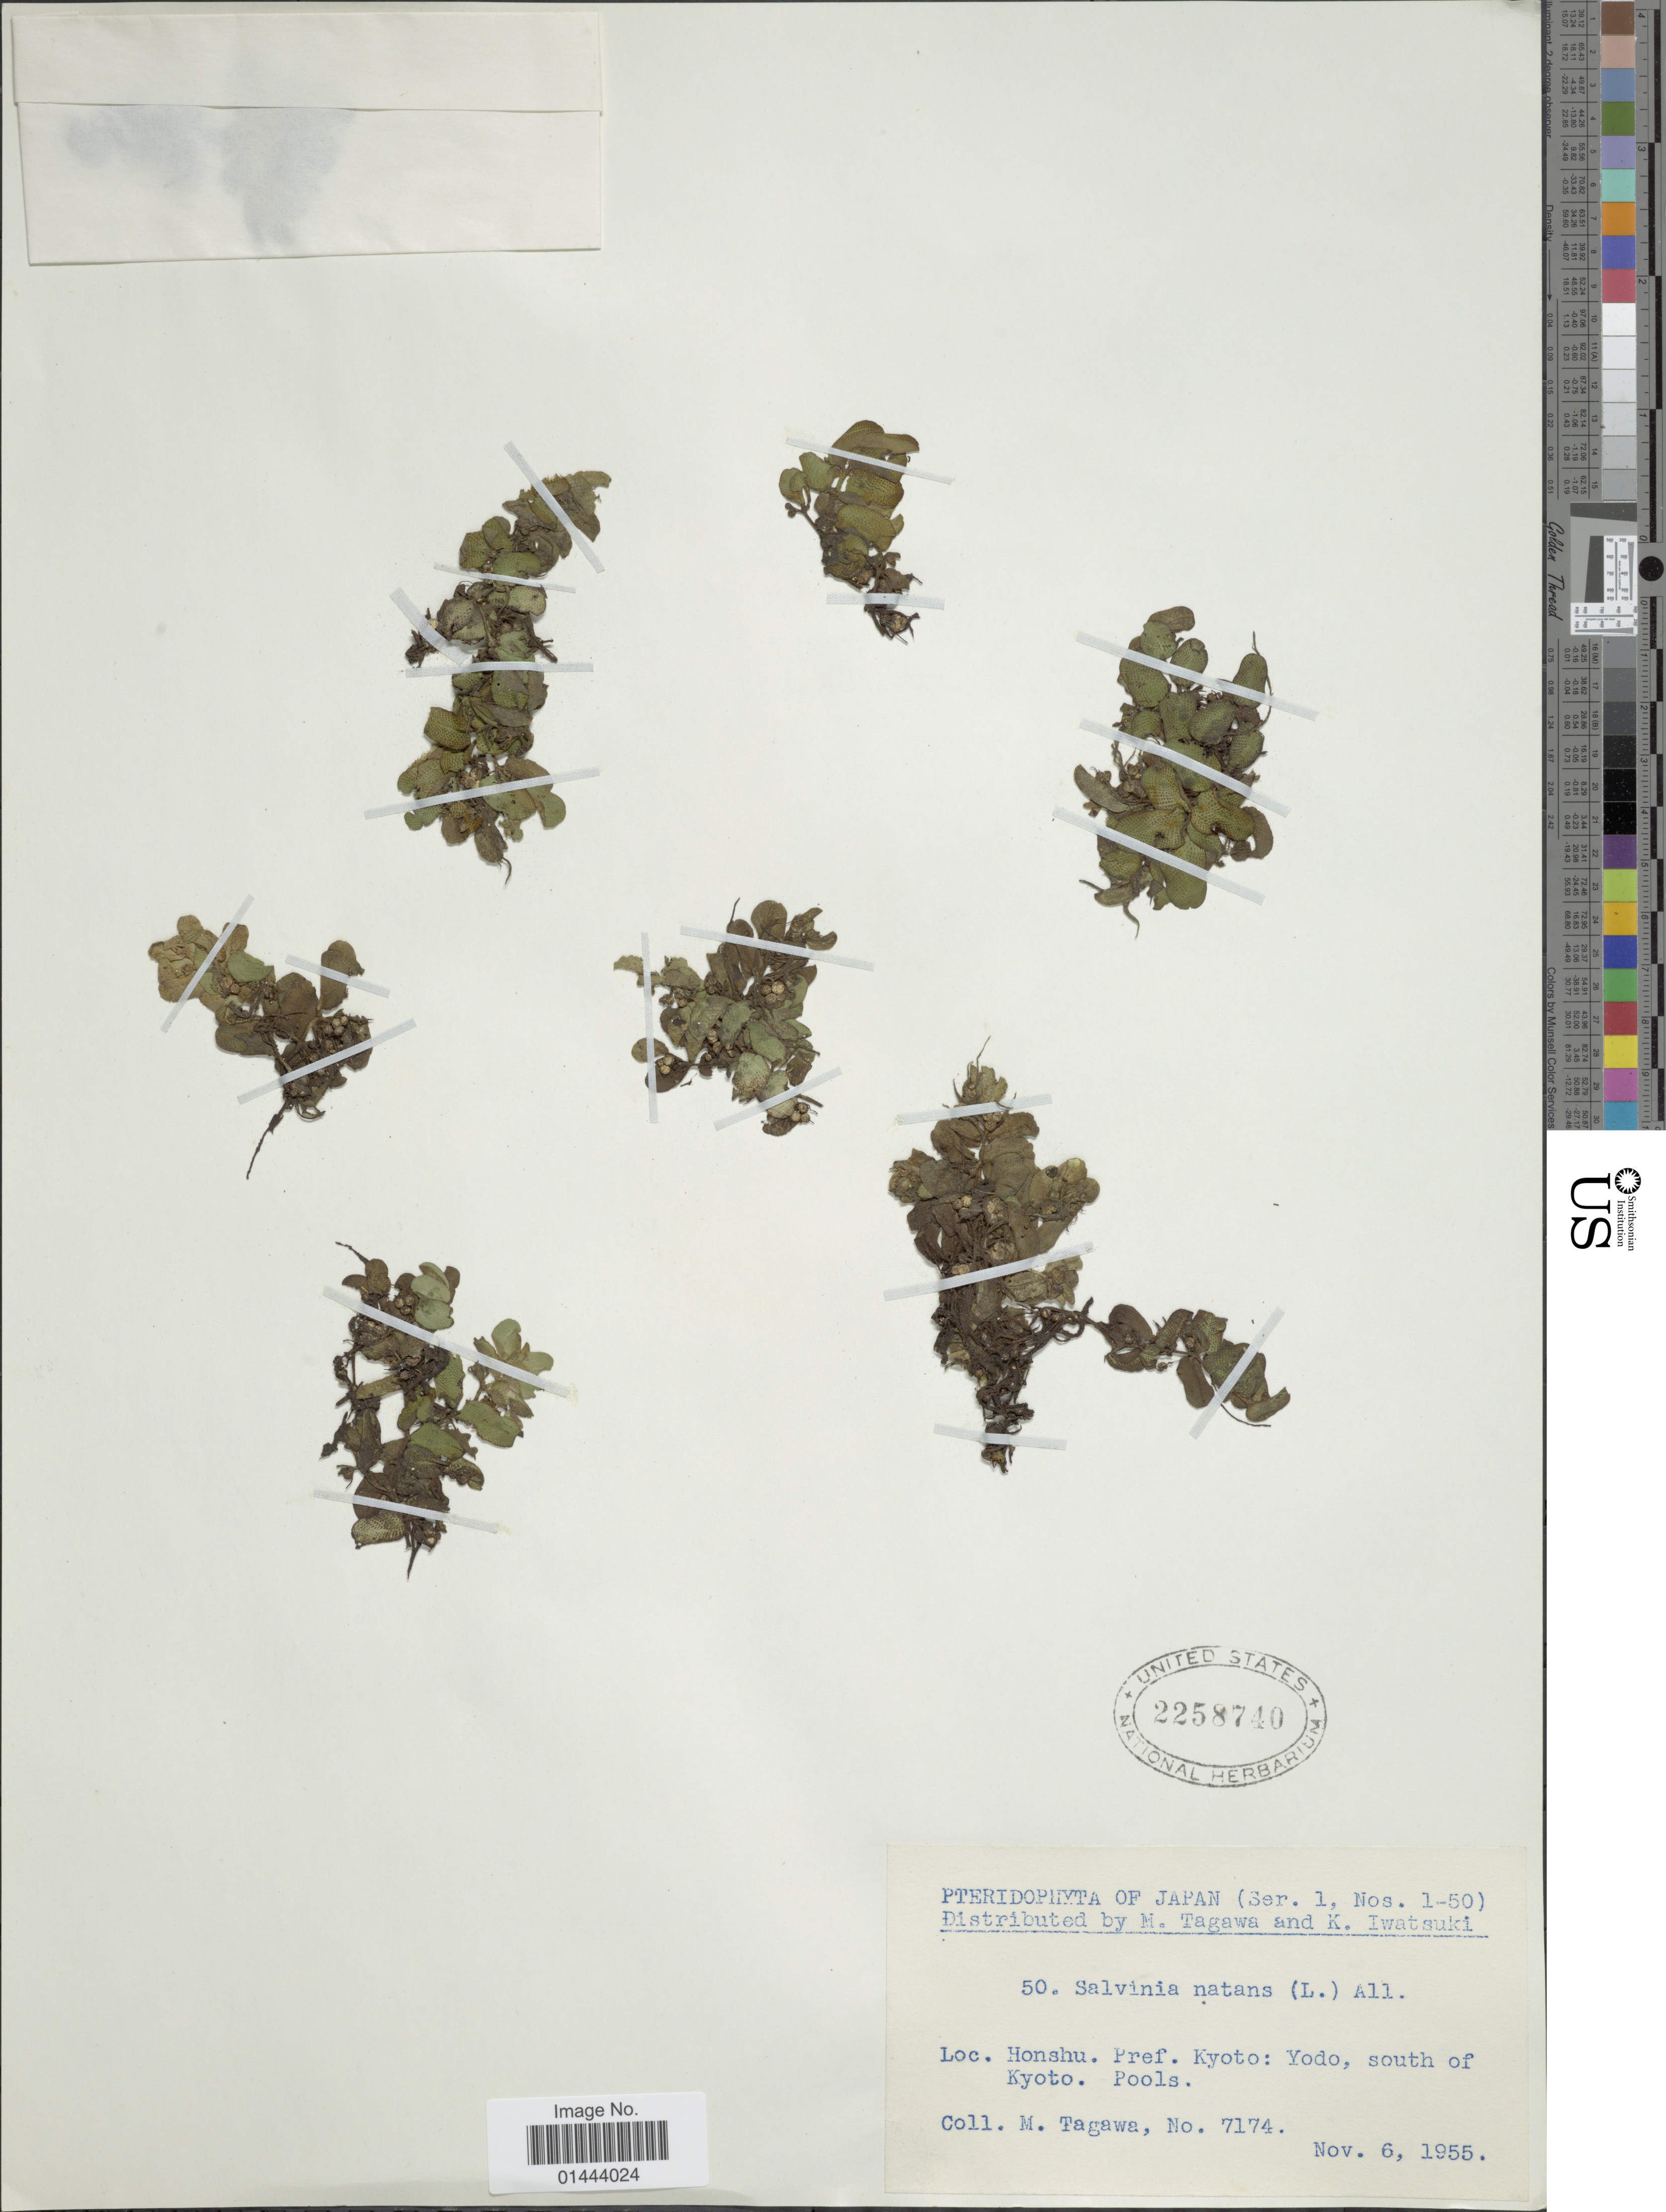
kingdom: Plantae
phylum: Tracheophyta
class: Polypodiopsida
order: Salviniales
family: Salviniaceae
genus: Salvinia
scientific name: Salvinia natans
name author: (L.) All.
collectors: M. Tagawa & K. Iwatsuki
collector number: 7174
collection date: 1955-11-06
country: Japan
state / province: Kyoto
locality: Honshu, Yodo, south of Kyoto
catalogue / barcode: US 2258740